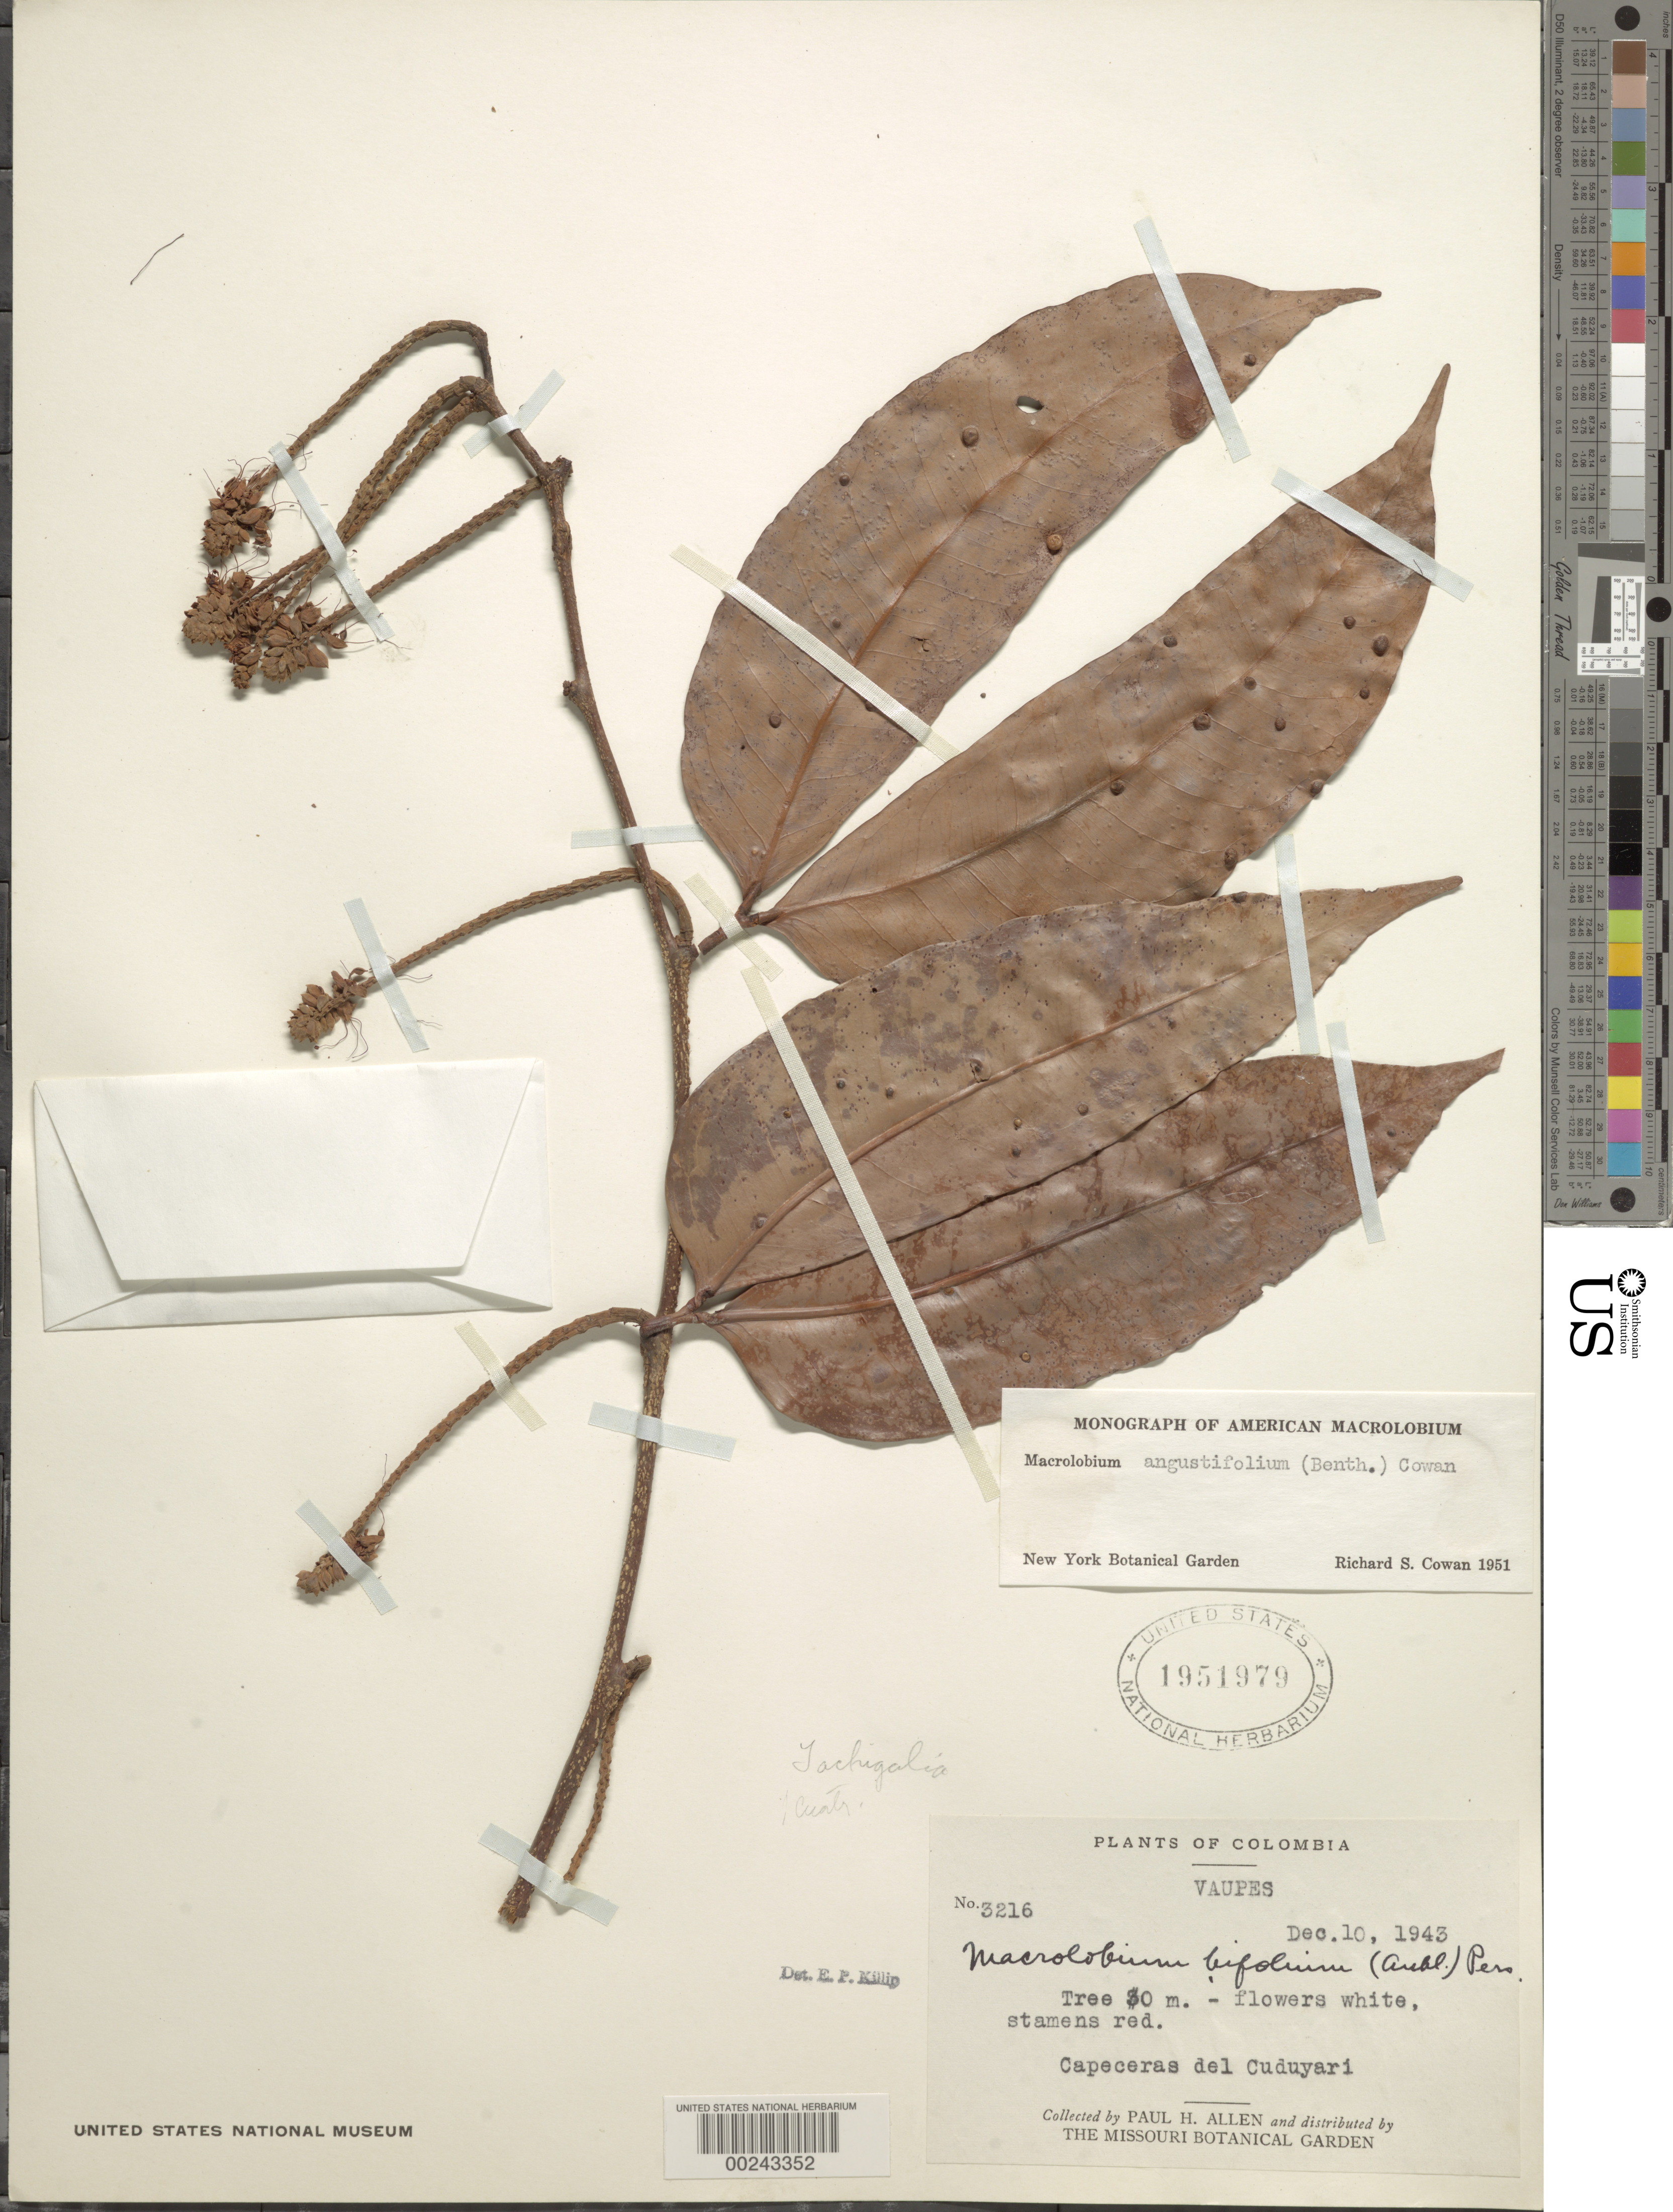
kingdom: Plantae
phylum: Tracheophyta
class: Magnoliopsida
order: Fabales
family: Fabaceae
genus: Macrolobium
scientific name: Macrolobium angustifolium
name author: (Benth.) R.S. Cowan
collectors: P. H. Allen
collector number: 3216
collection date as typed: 10 Dec 1943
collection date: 1943-12-10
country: Colombia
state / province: Vaupés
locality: Capeceras del cuduyari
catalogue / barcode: US 1951979